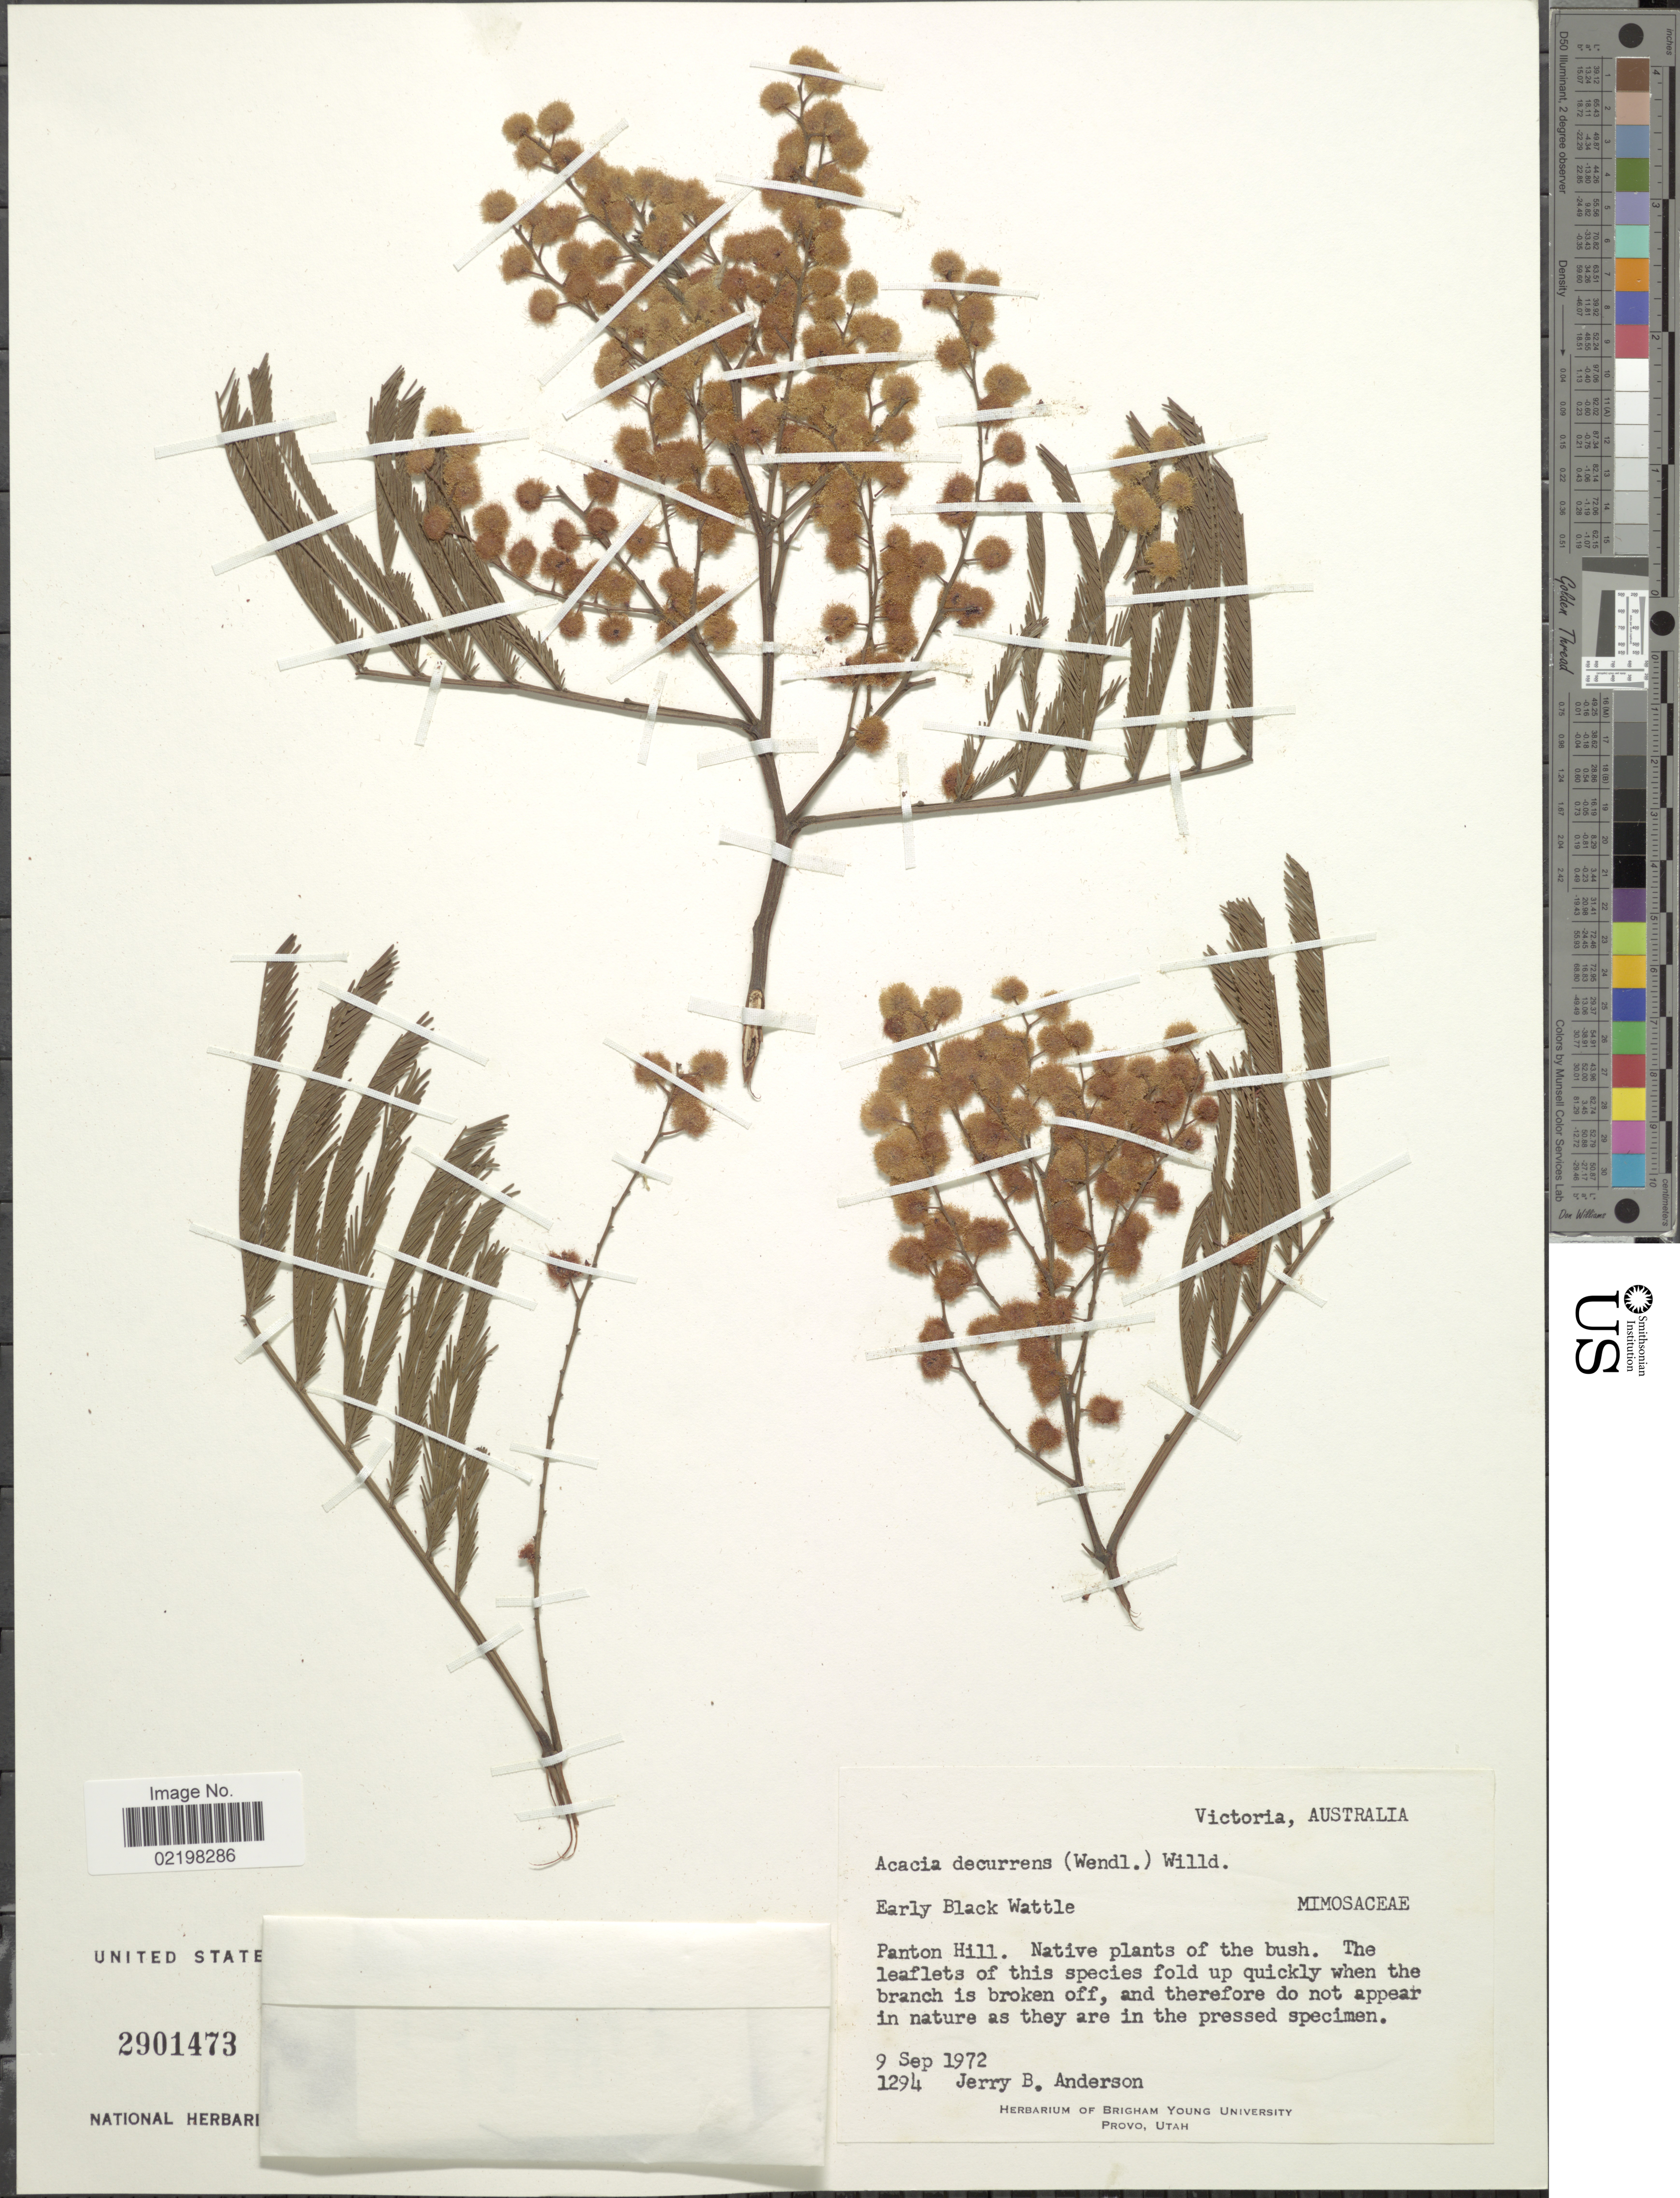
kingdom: Plantae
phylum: Tracheophyta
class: Magnoliopsida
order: Fabales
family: Fabaceae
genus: Acacia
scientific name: Acacia decurrens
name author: (J.C. Wendl.) Willd.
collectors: J. B. Anderson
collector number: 1294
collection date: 1972-09-09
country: Australia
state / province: Victoria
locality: Victoria, Australia. Panton Hill. Native plants of the bush. Early Black Wattle.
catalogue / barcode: US 2901473